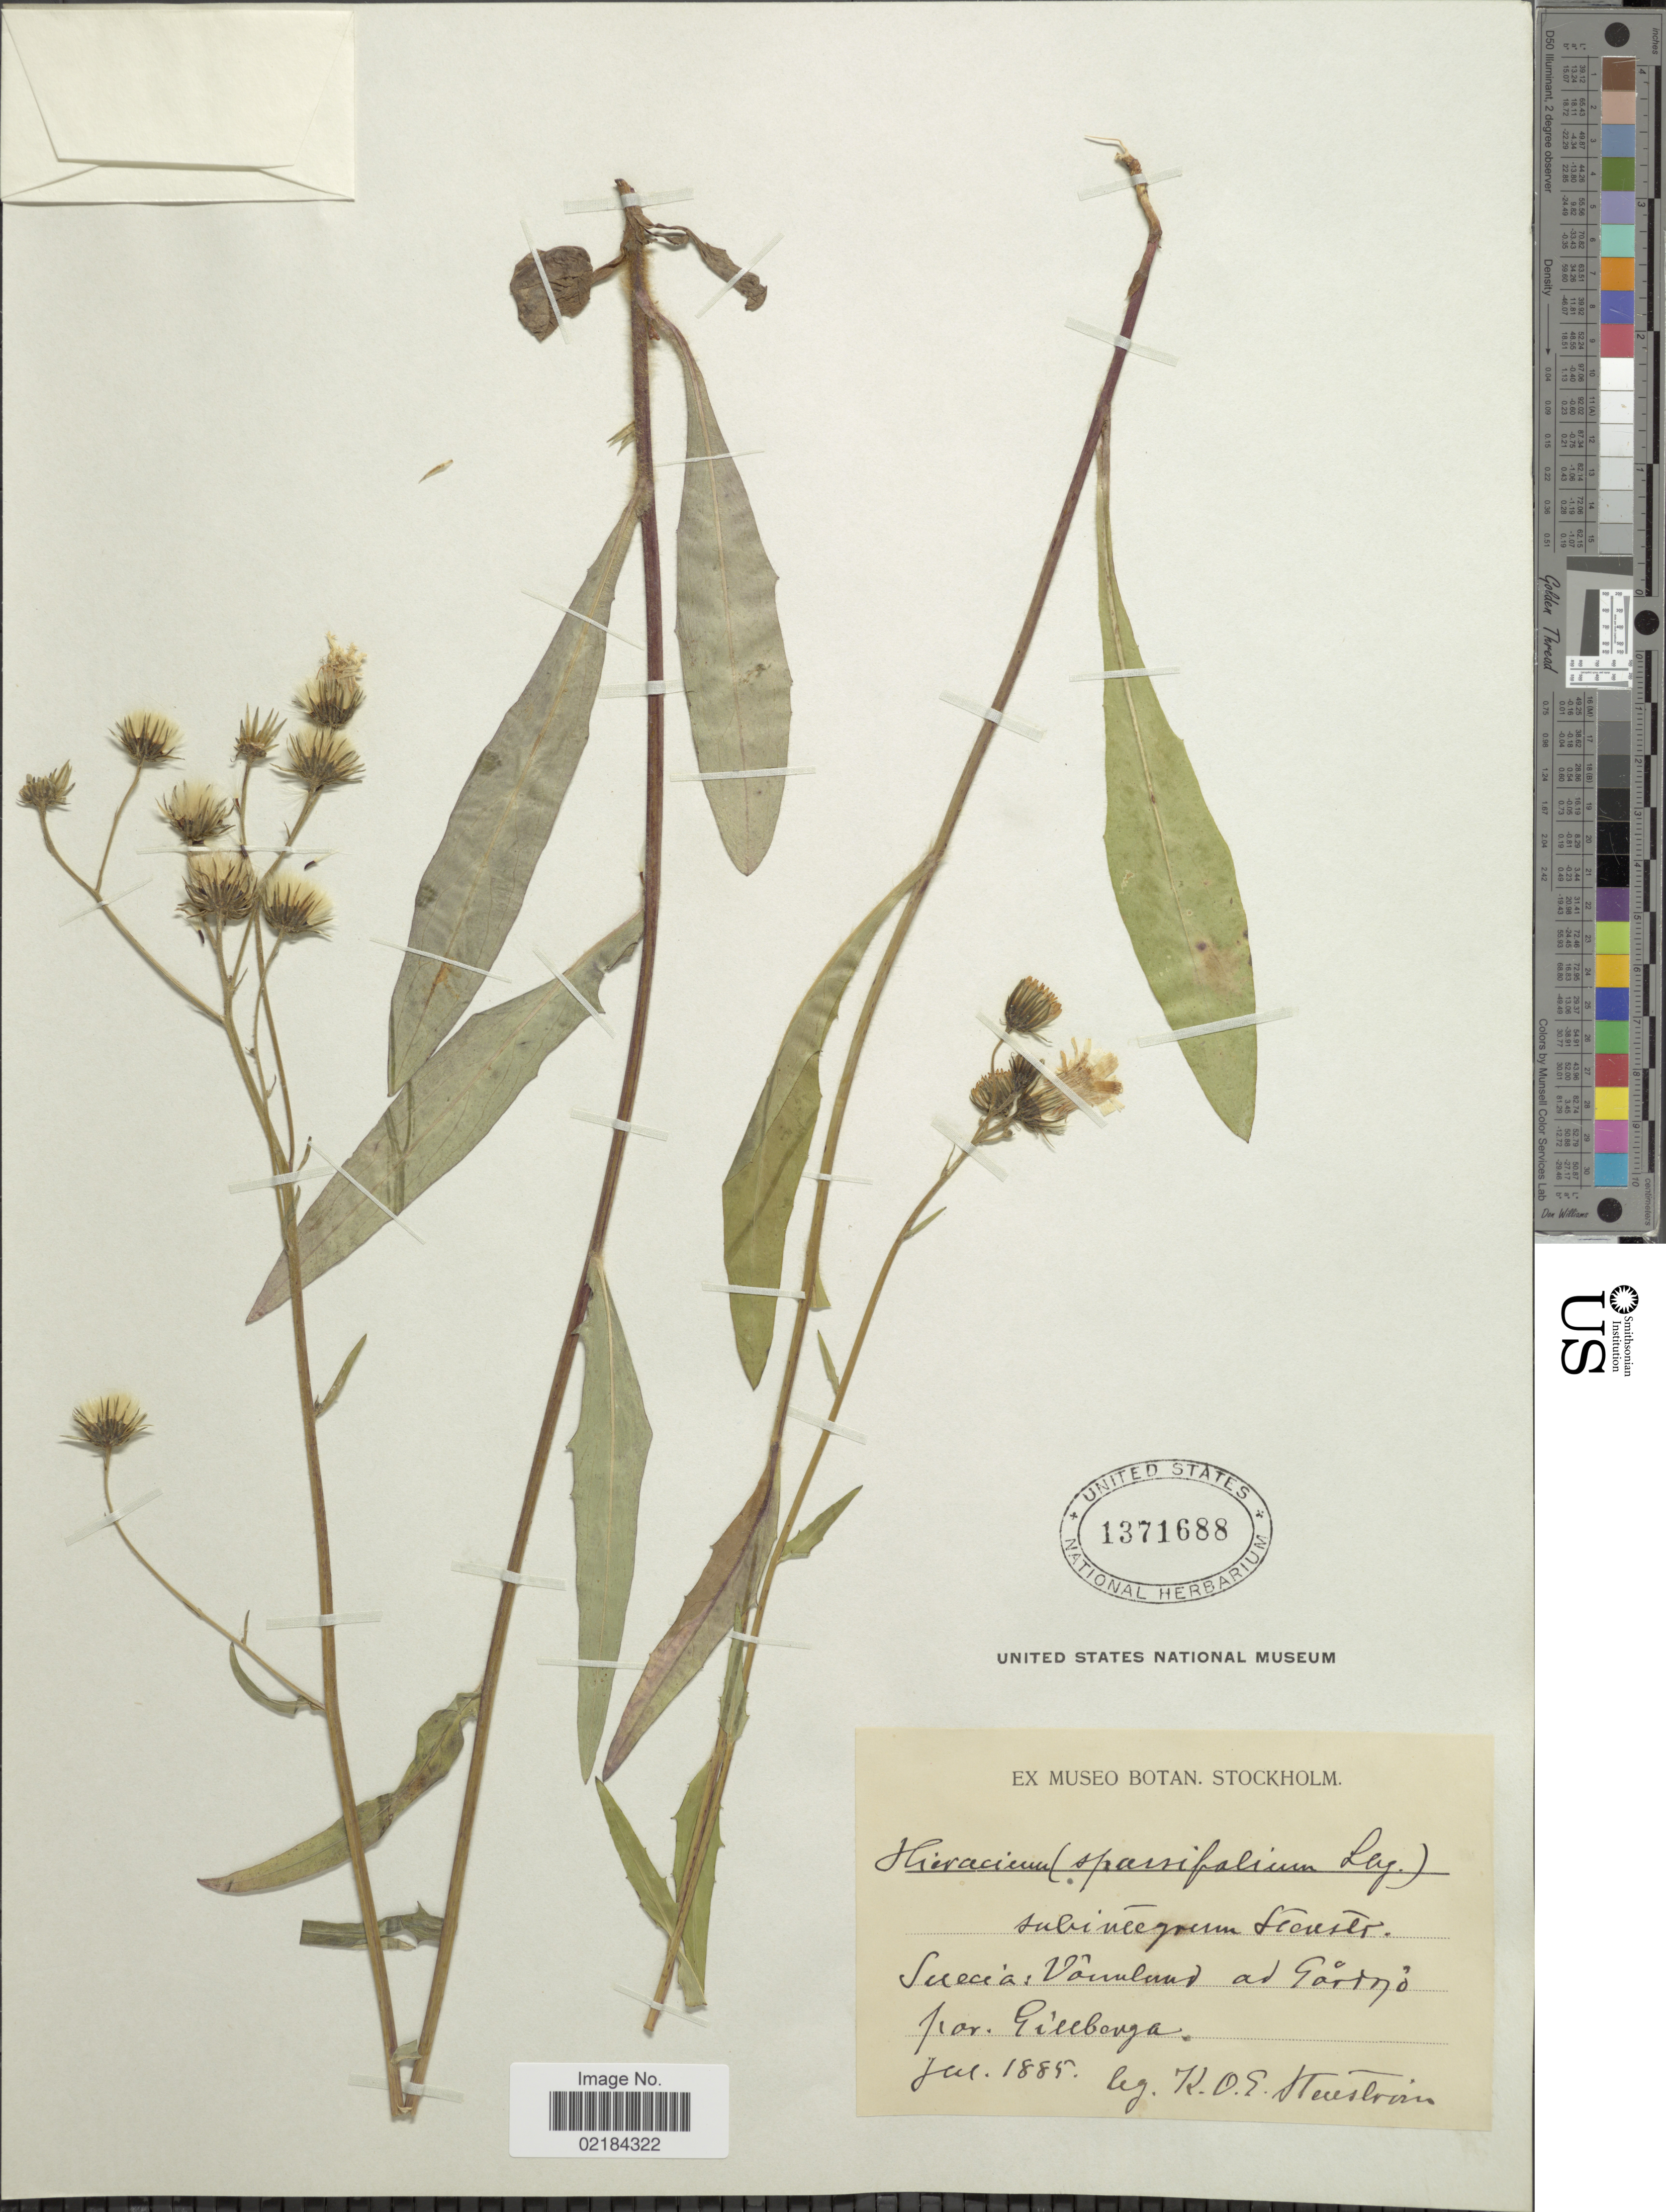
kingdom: Plantae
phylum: Tracheophyta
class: Magnoliopsida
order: Asterales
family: Asteraceae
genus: Hieracium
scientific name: Hieracium subintegrum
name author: (Stenstr.) Johanss. & Sam.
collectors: K. O. E. Stenström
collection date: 1885-07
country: Sweden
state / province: Varmland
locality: Suecia: Varmland ad Gårdsjö par. Gillberga.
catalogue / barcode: US 1371688